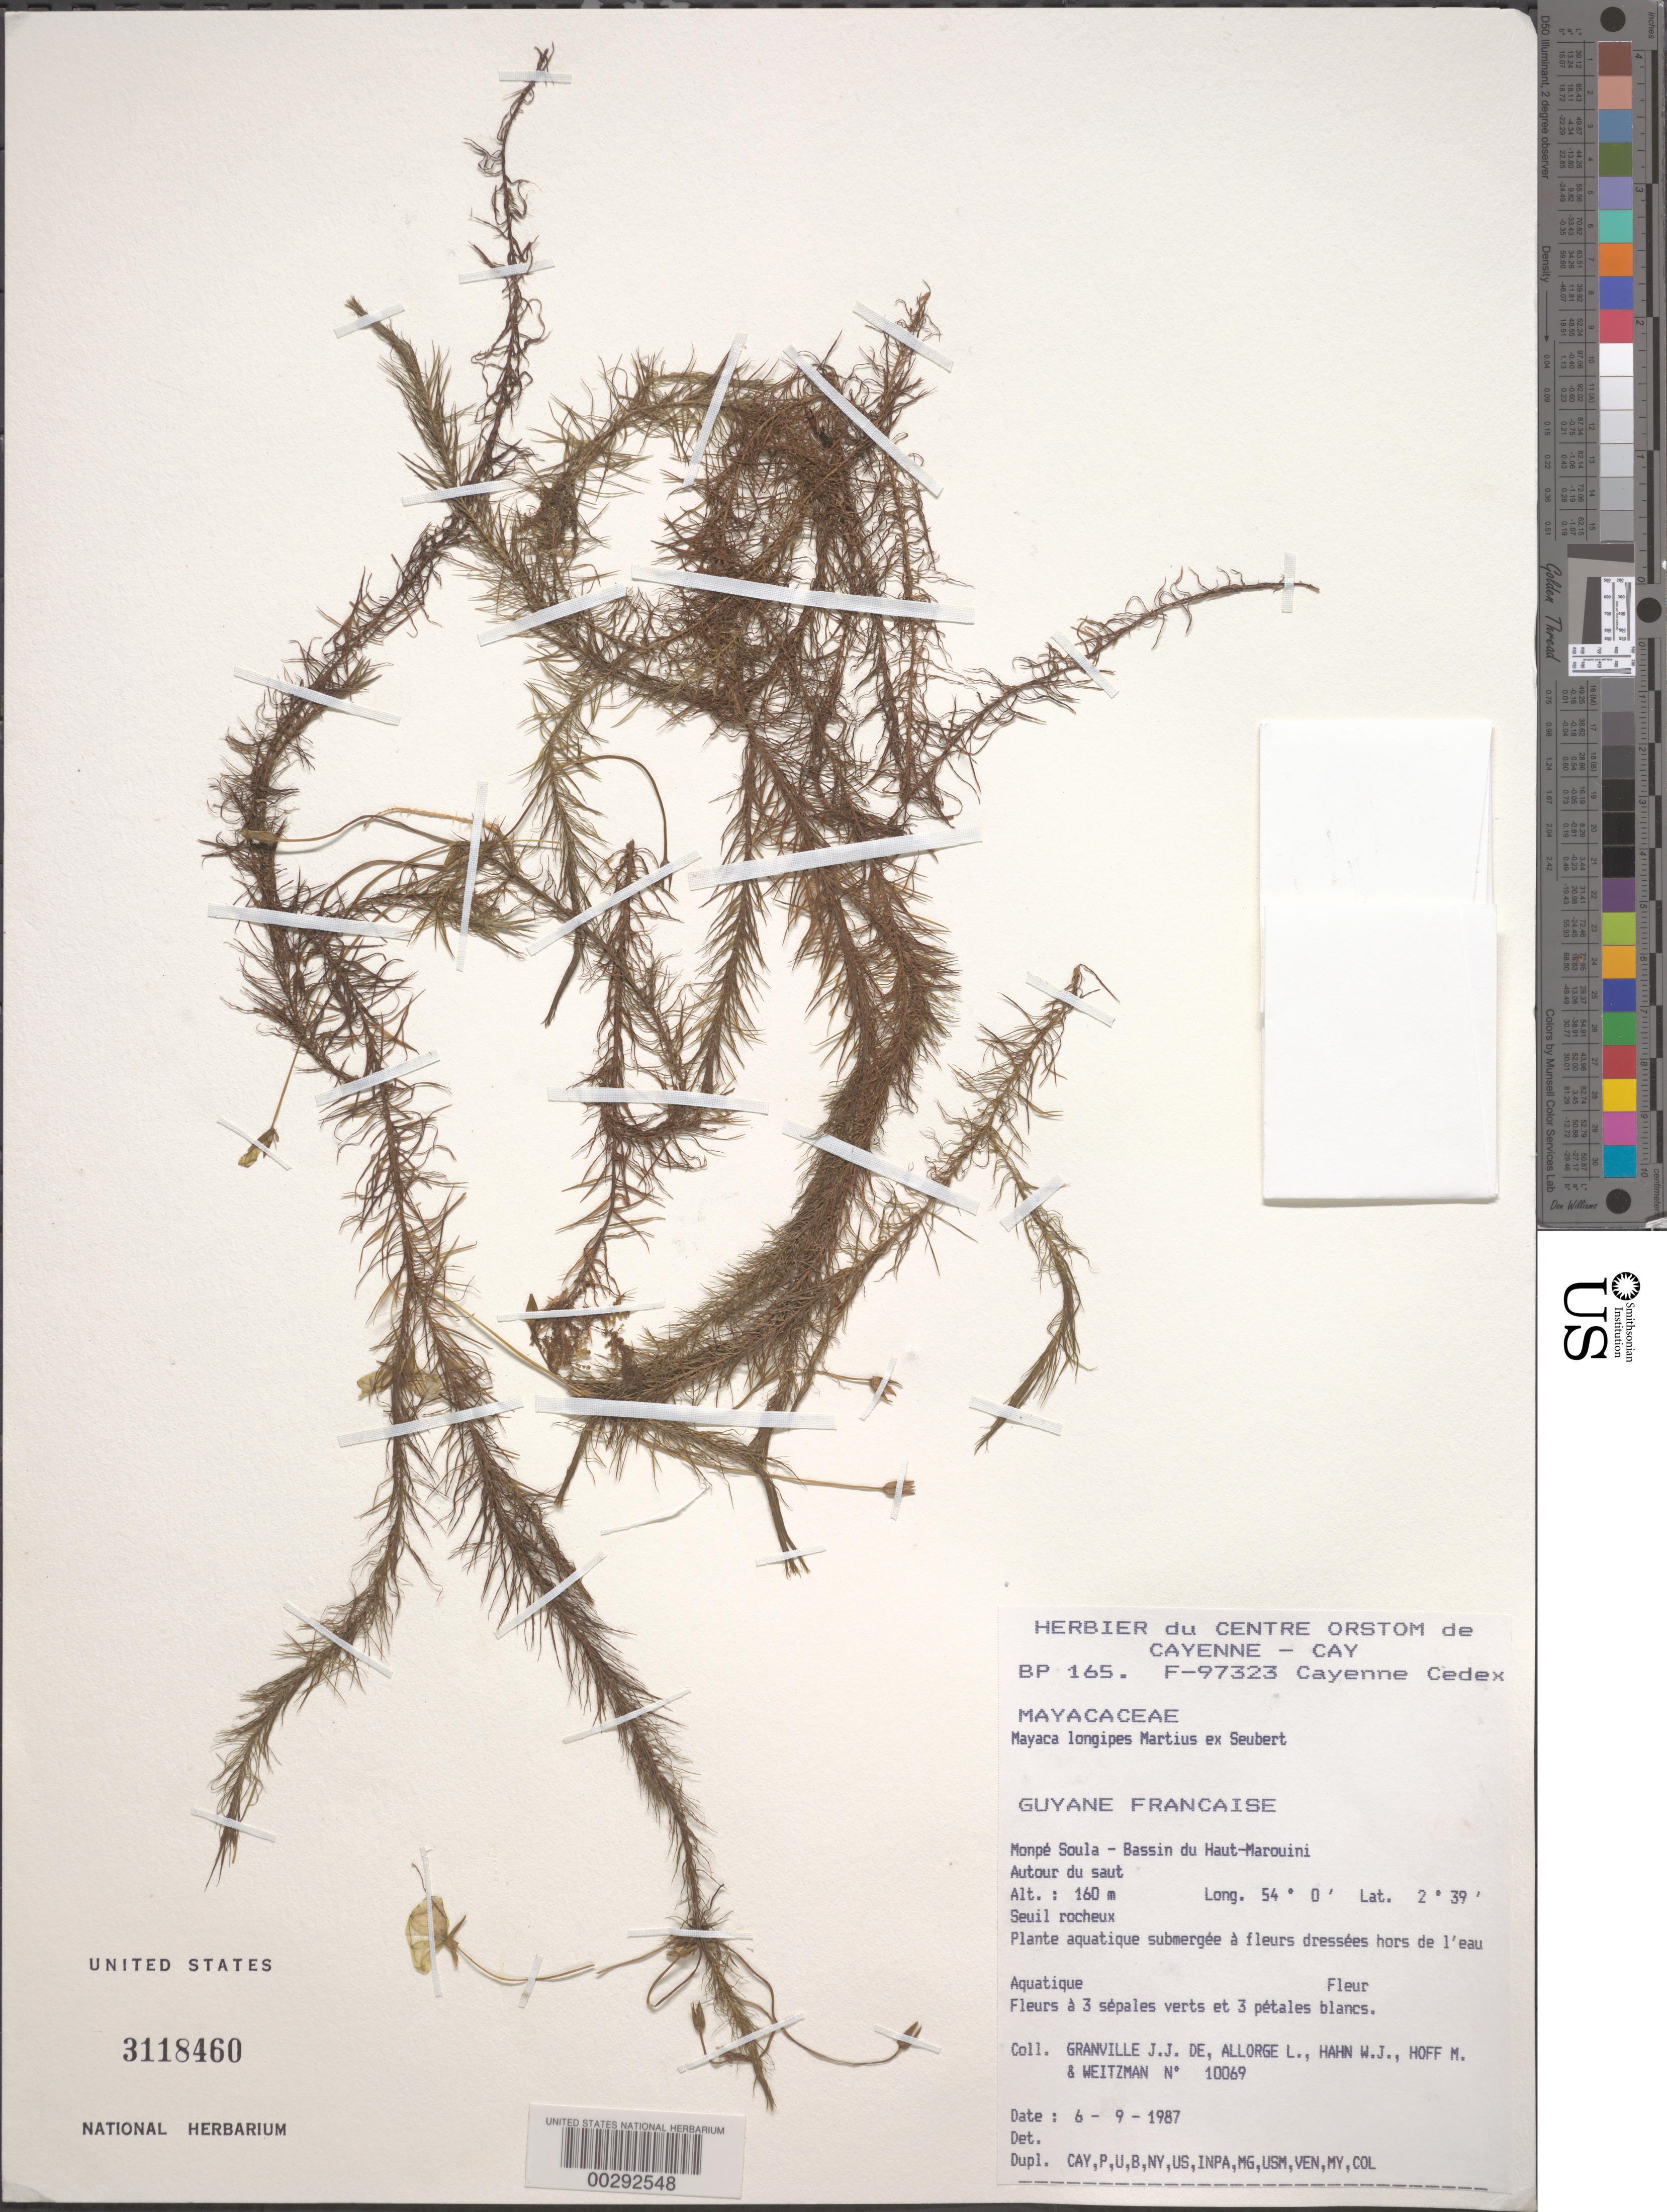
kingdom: Plantae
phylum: Tracheophyta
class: Liliopsida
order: Poales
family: Mayacaceae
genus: Mayaca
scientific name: Mayaca longipes Gand., nom. illeg. hom.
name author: Gand.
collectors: J.-J. de Granville, L. Allorge, W. J. Hahn, M. Hoff & A. L. Weitzman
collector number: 10069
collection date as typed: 06 Sep 1987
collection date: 1987-09-06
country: French Guiana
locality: Monpe soula, bassin du haut-marouini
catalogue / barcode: US 3118460